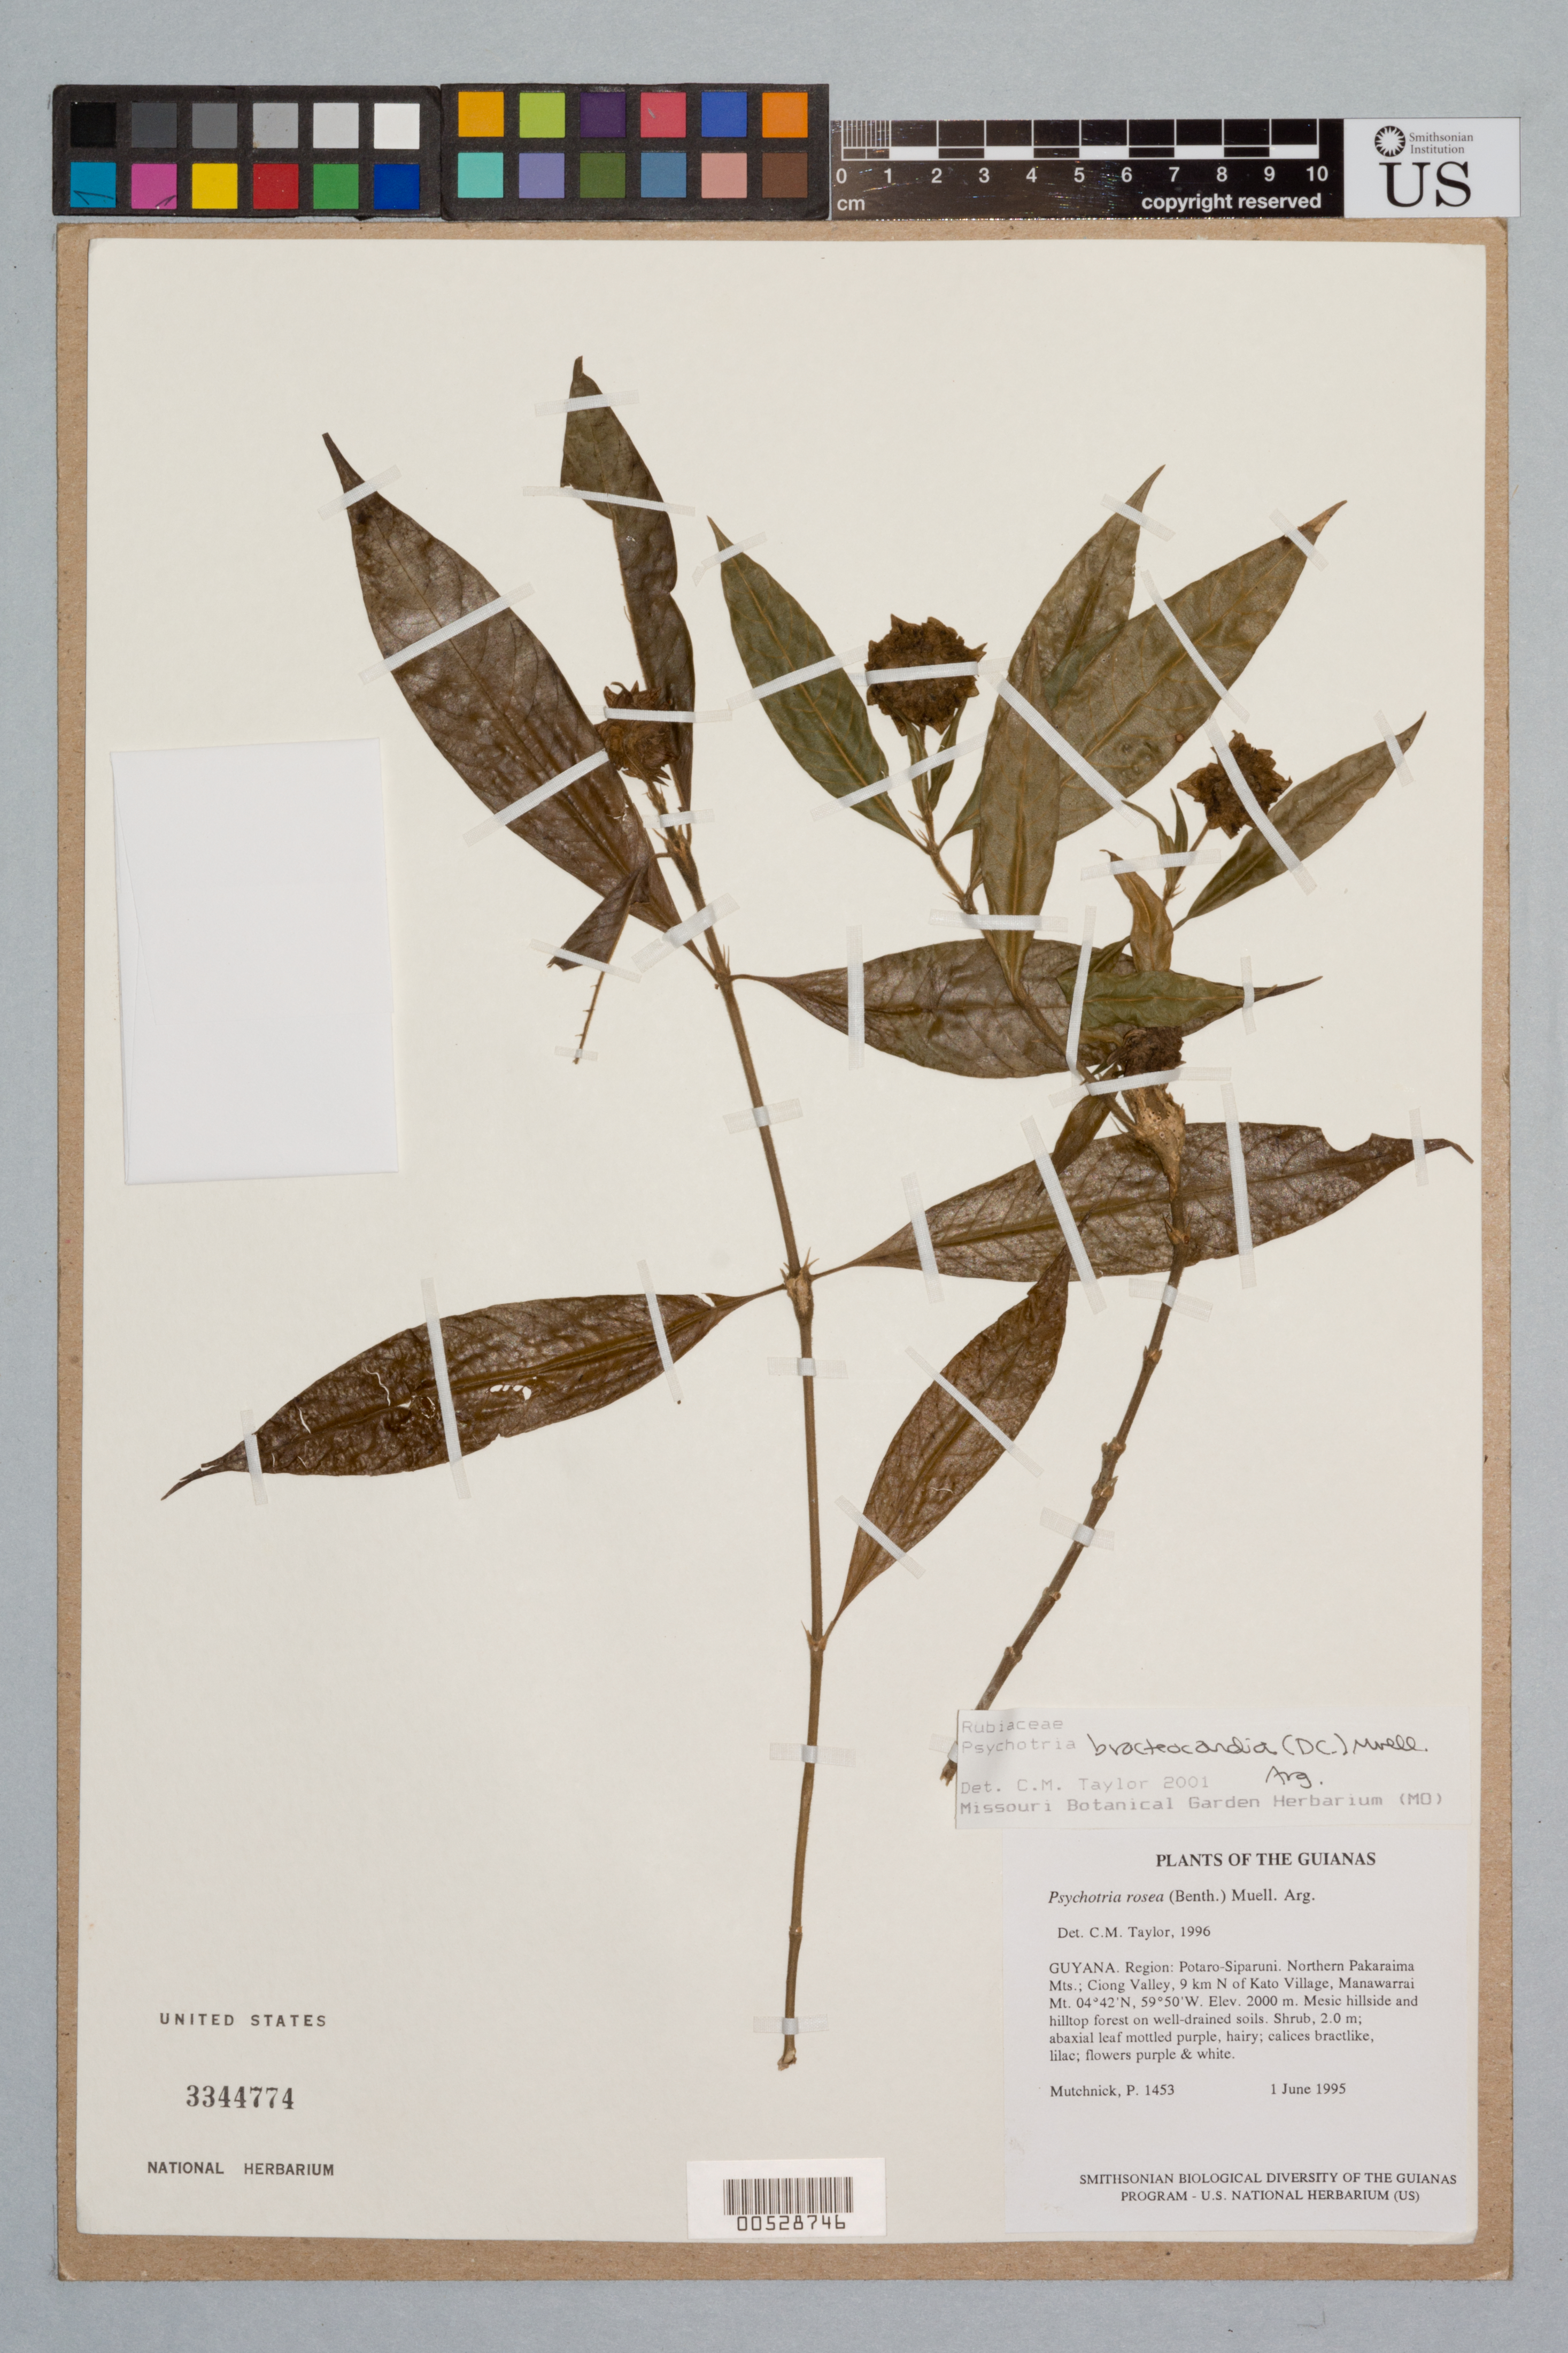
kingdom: Plantae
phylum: Tracheophyta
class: Magnoliopsida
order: Gentianales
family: Rubiaceae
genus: Palicourea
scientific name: Palicourea bracteocardia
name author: (DC.) Delprete & J.H. Kirkbr.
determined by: Kirkbride, J. H., Jr.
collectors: P. Mutchnick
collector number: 1453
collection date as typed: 1 June 1995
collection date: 1995-06-01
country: Guyana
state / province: Potaro-Siparuni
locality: Northern Pakaraima Mts.; Ciong Valley, 9 km N of Kato Village, Manawarrai Mt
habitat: Mesic hillside and hilltop forest on well-drained soils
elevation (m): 2000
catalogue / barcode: US 3344774